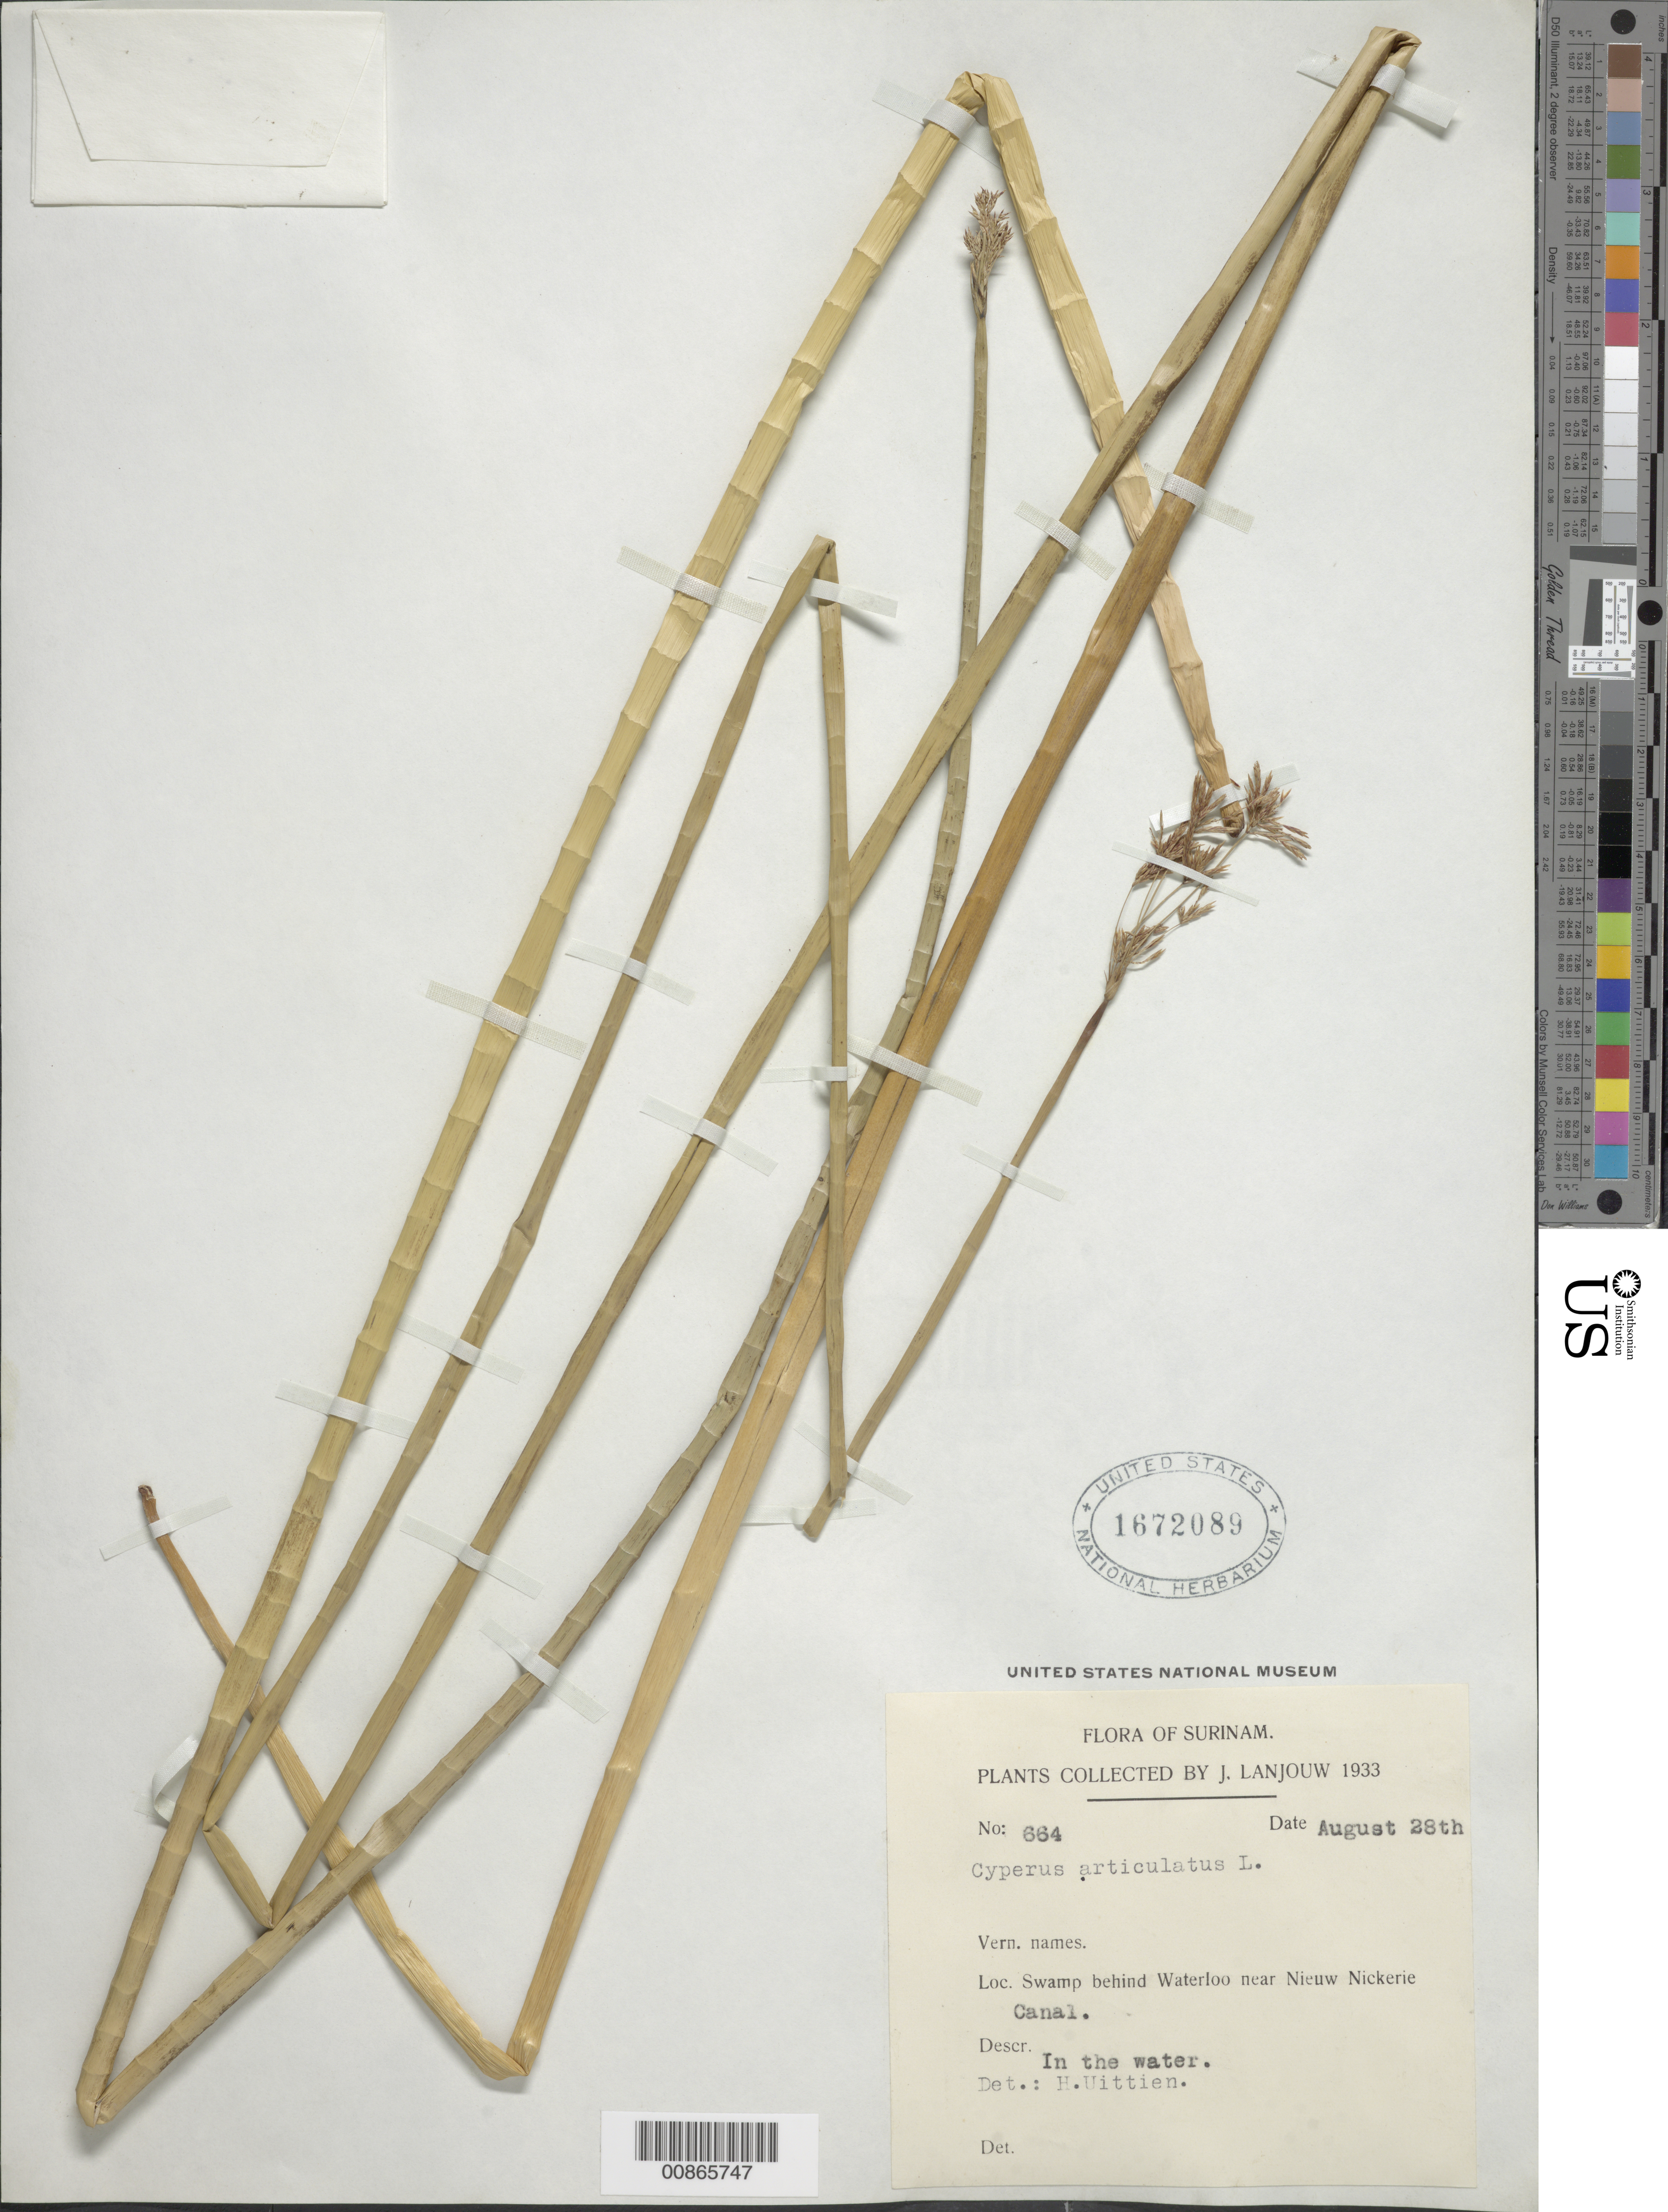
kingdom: Plantae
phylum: Tracheophyta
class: Liliopsida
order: Poales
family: Cyperaceae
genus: Cyperus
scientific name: Cyperus articulatus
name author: L.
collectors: J. Lanjouw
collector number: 664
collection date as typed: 28-Aug-33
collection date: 1933-08-28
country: Suriname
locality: Waterloo, near Nieuw Nickerie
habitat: Canal, in the water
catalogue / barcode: US 1672089